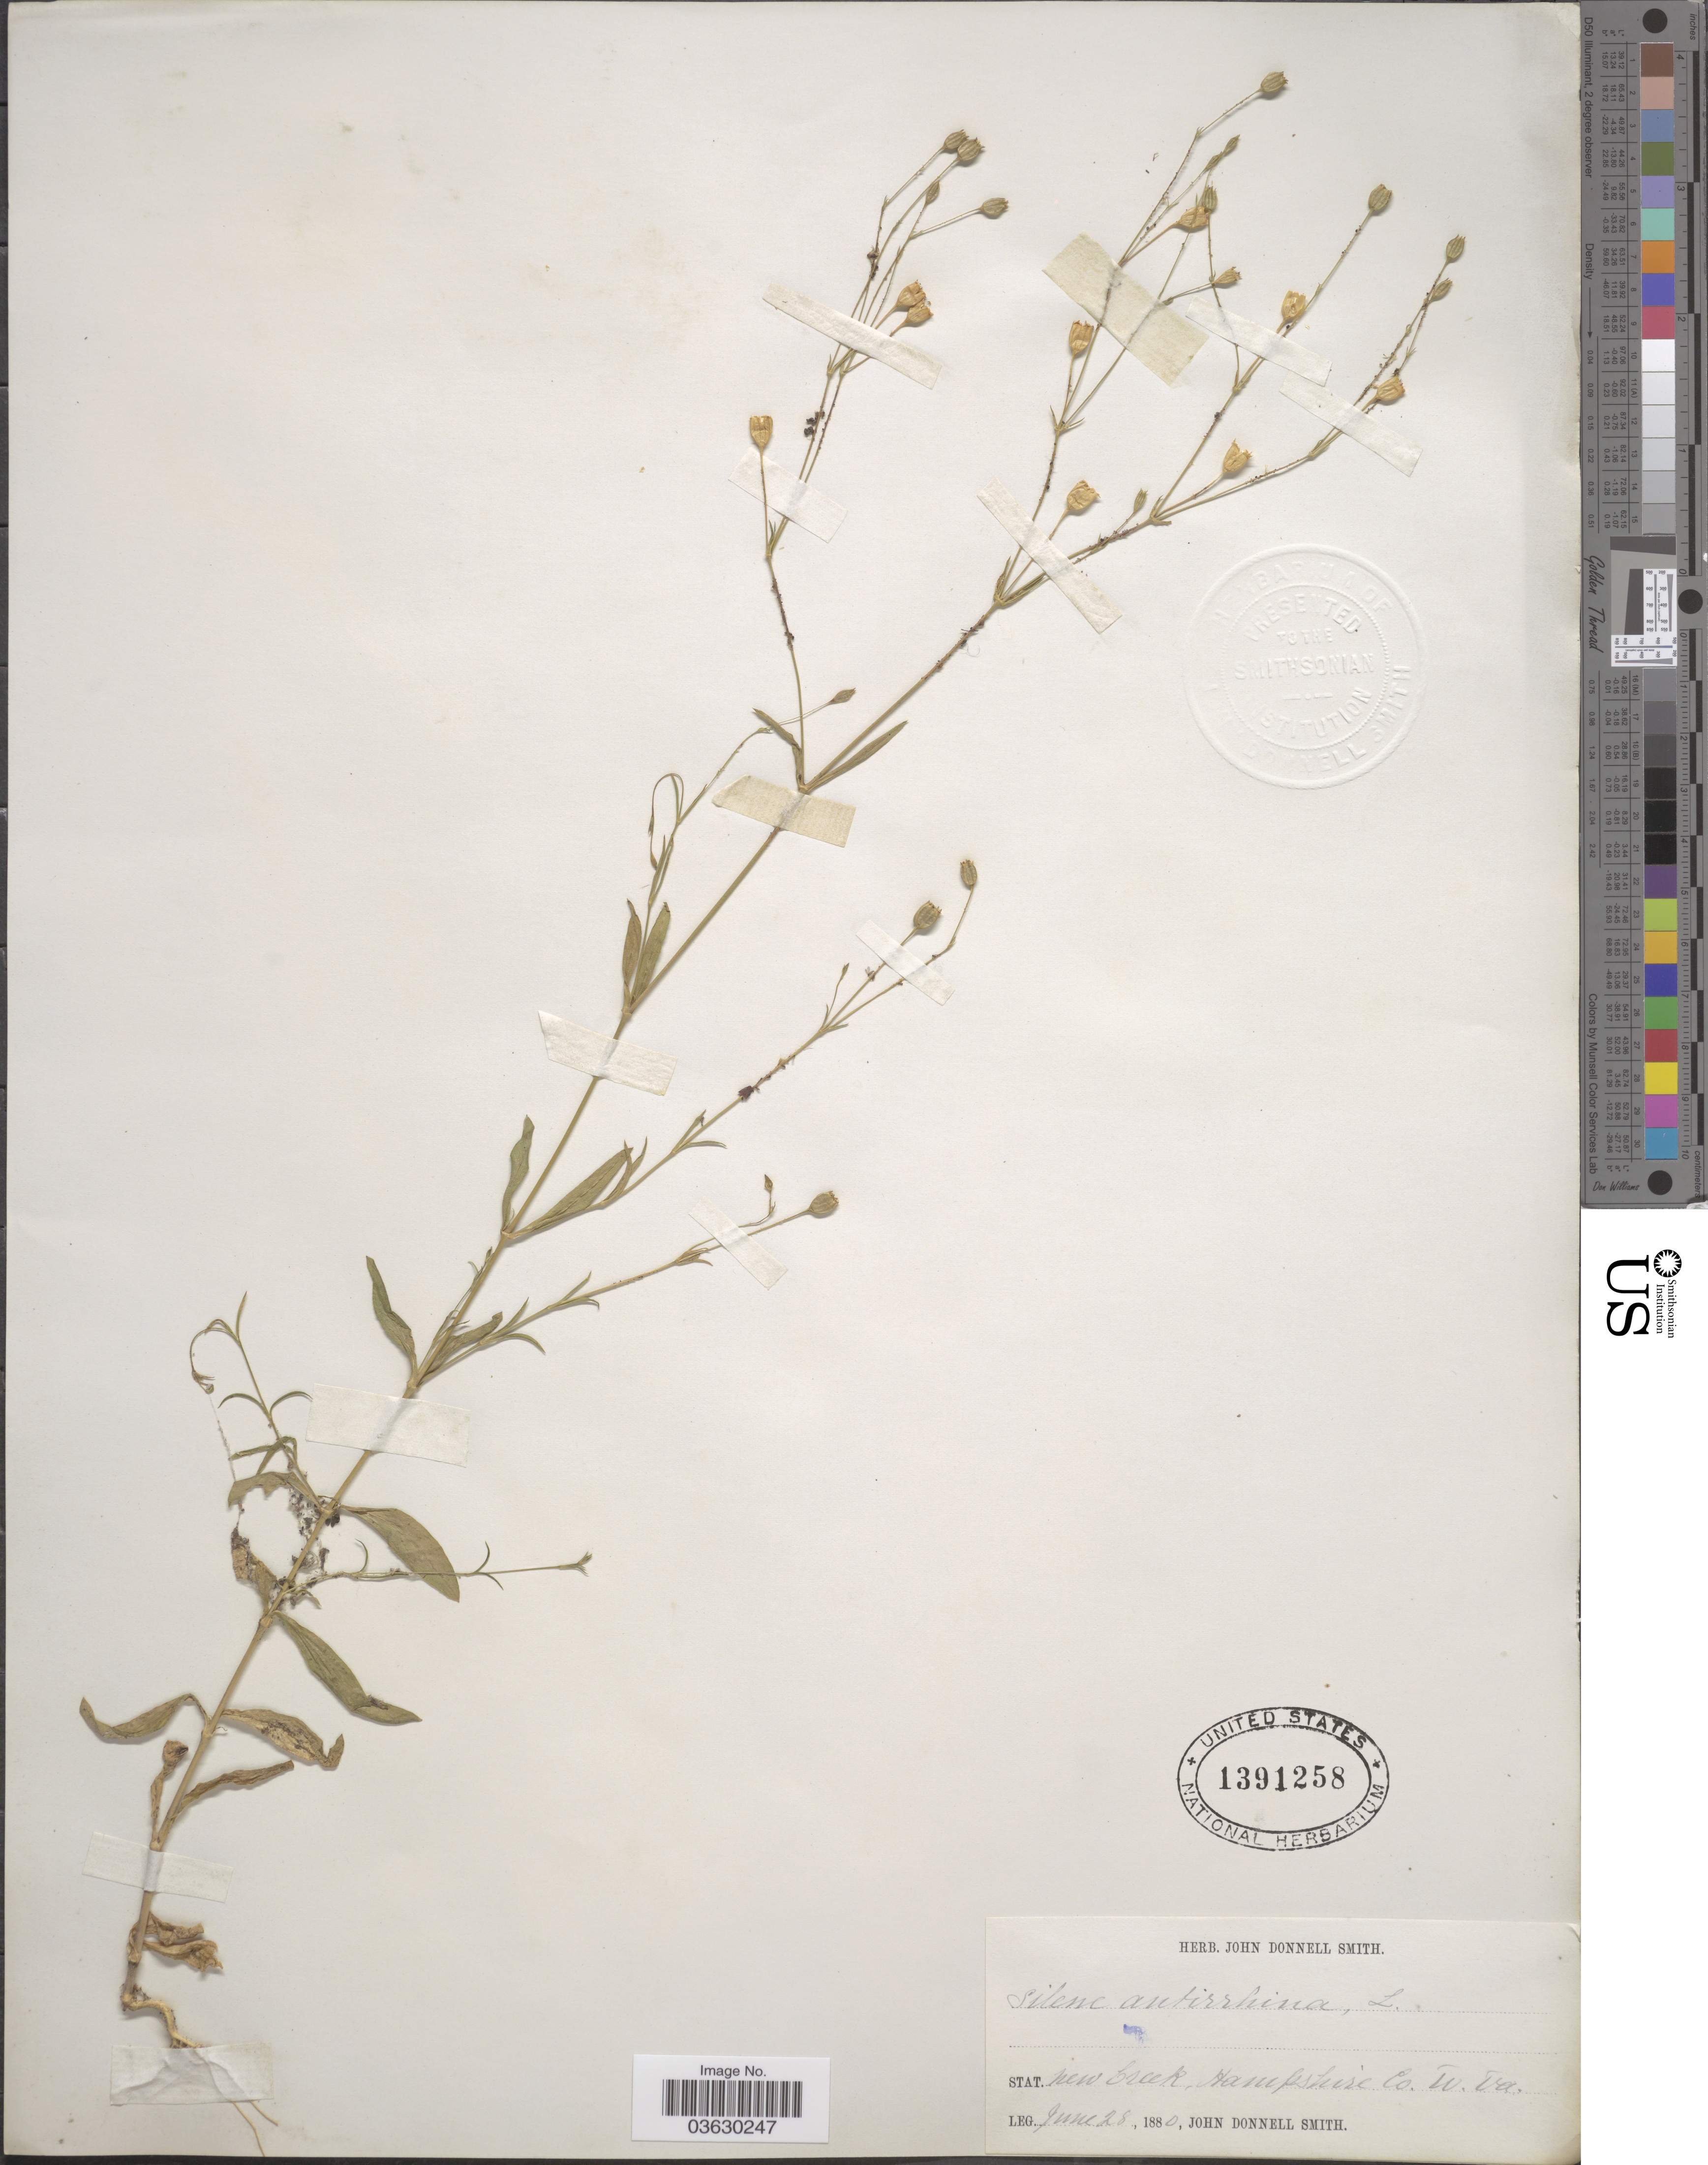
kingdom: Plantae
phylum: Tracheophyta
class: Magnoliopsida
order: Caryophyllales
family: Caryophyllaceae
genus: Silene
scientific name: Silene antirrhina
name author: L.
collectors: J. Donnell Smith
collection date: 1880-06-28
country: United States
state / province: West Virginia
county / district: Hampshire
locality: Stat. New Creek, Hampshire Co.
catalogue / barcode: US 1391258